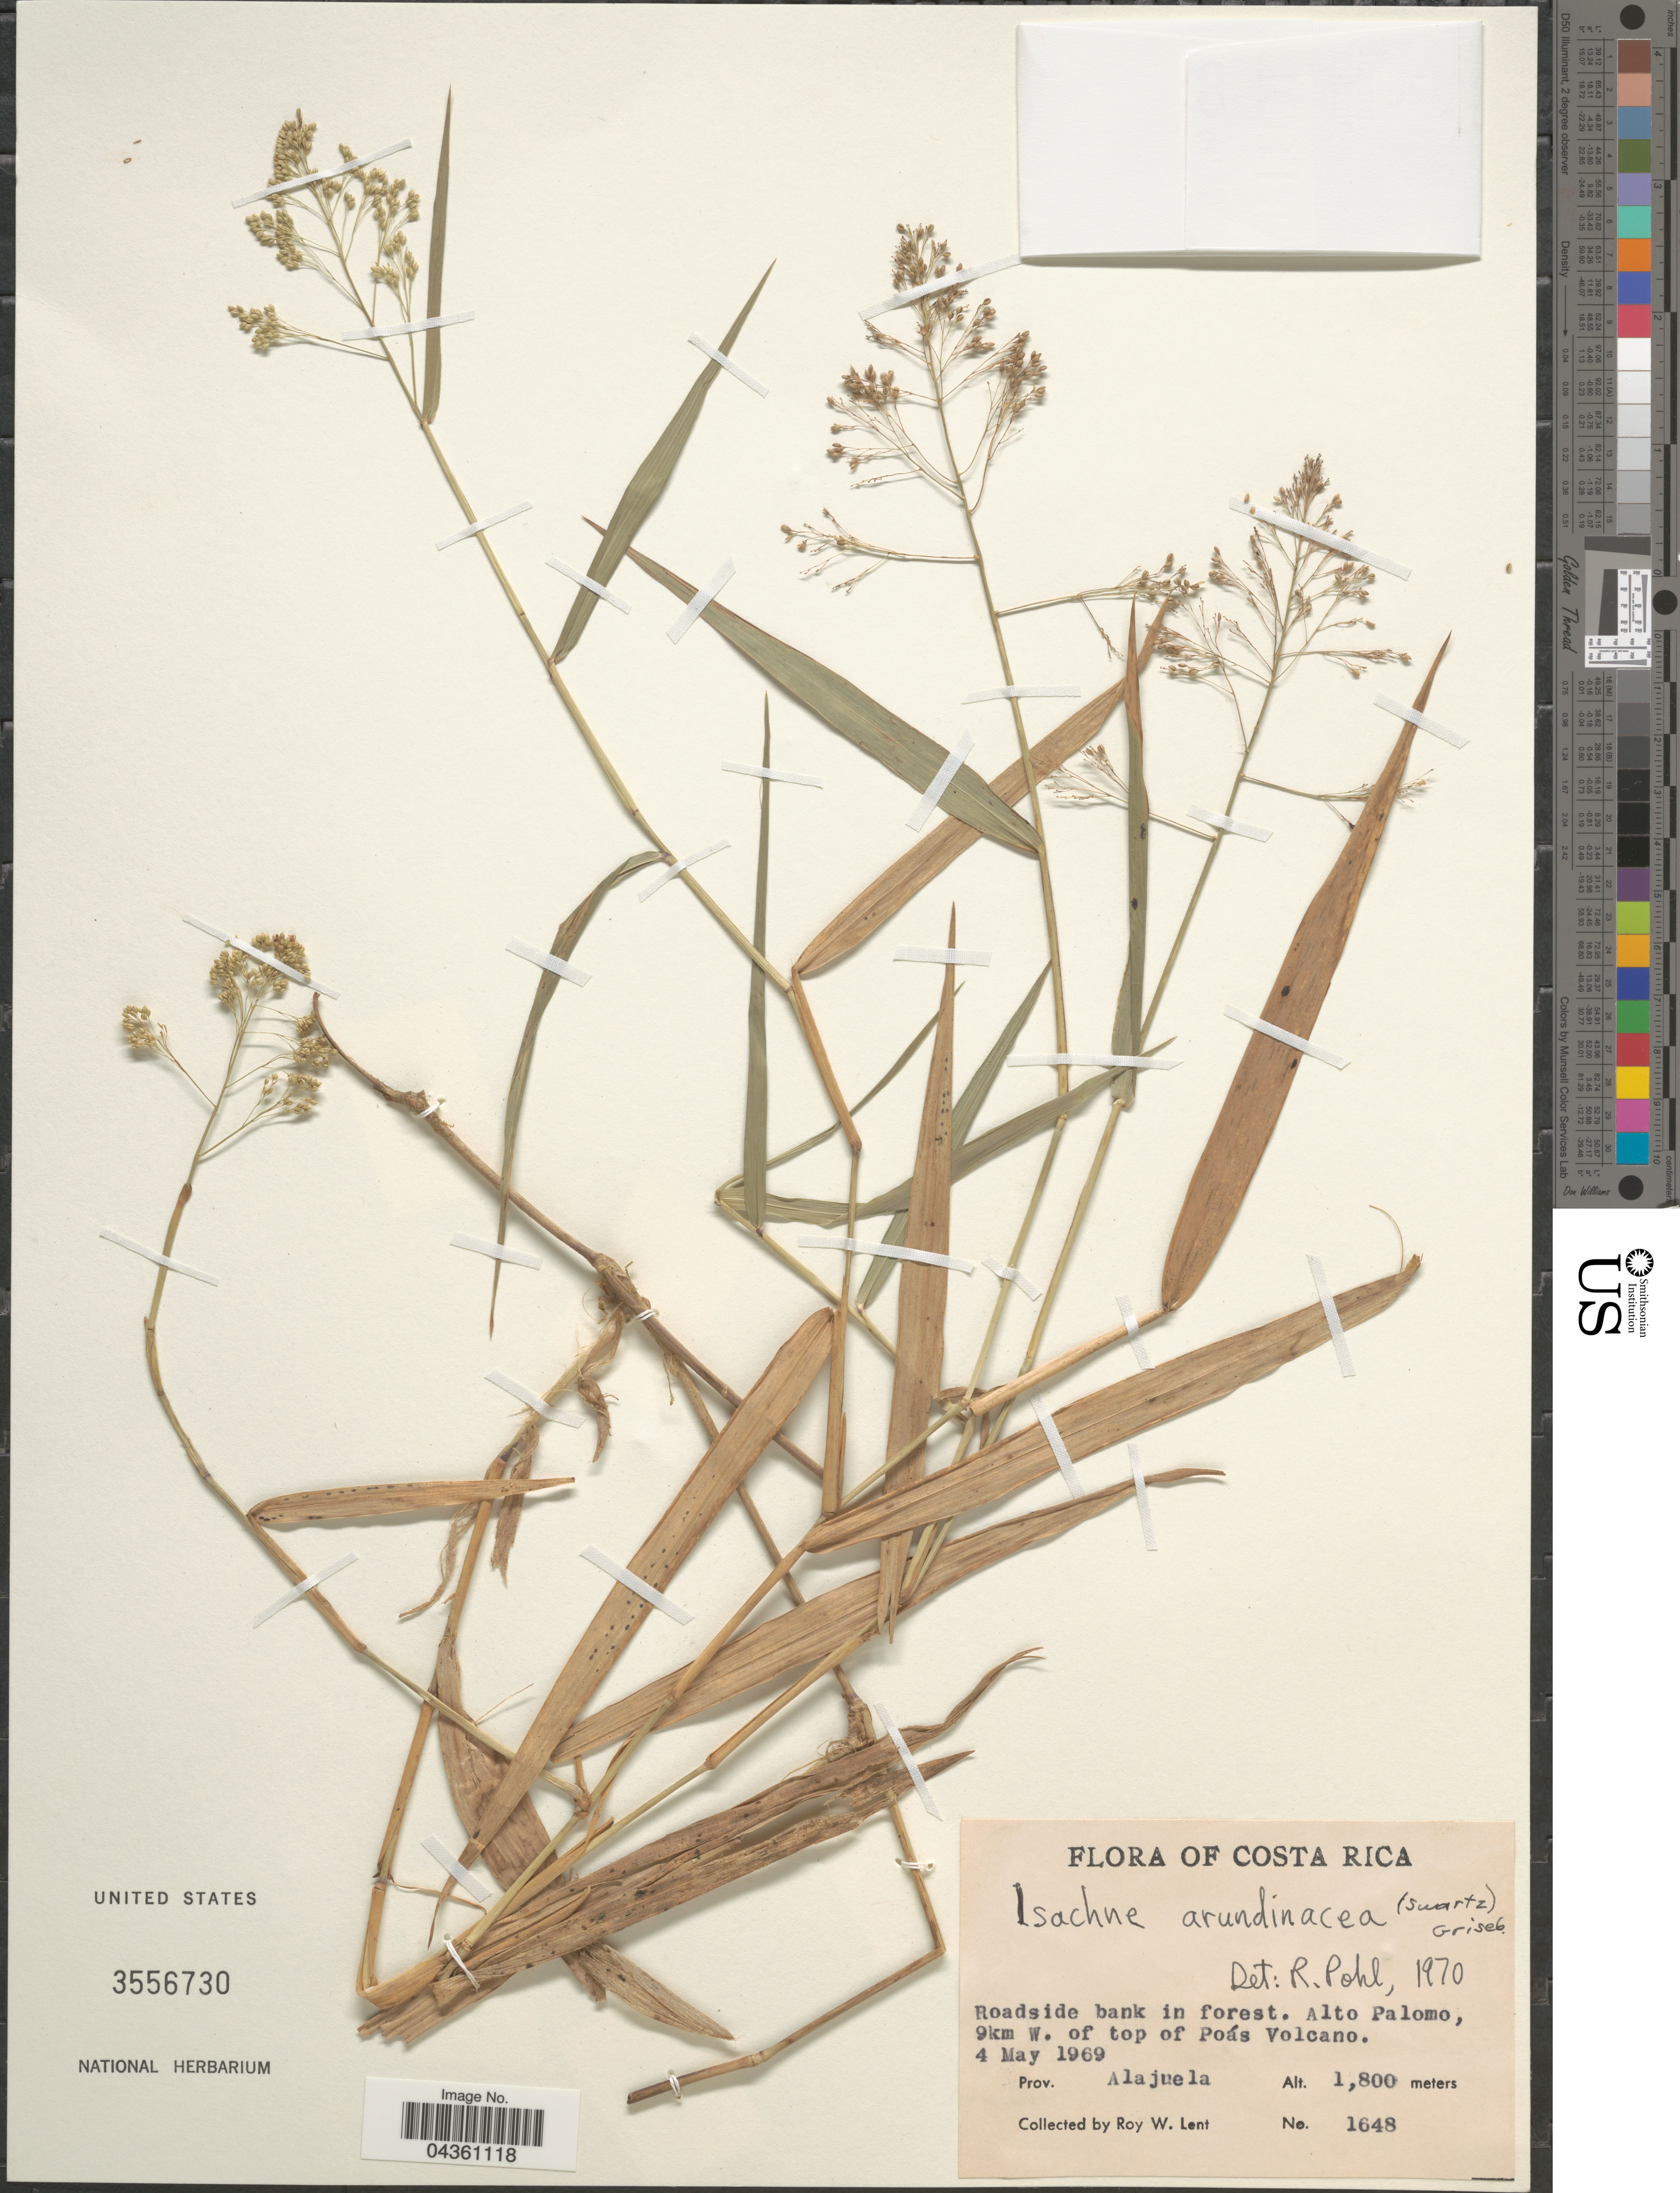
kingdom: Plantae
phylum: Tracheophyta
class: Liliopsida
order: Poales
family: Poaceae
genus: Isachne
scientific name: Isachne arundinacea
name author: (Sw.) Griseb.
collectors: R. W. Lent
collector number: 1648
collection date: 1969-05-04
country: Costa Rica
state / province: Alajuela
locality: Alto Palomo, 9km W. of top of Poás Volcano.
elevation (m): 1800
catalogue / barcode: US 3556730